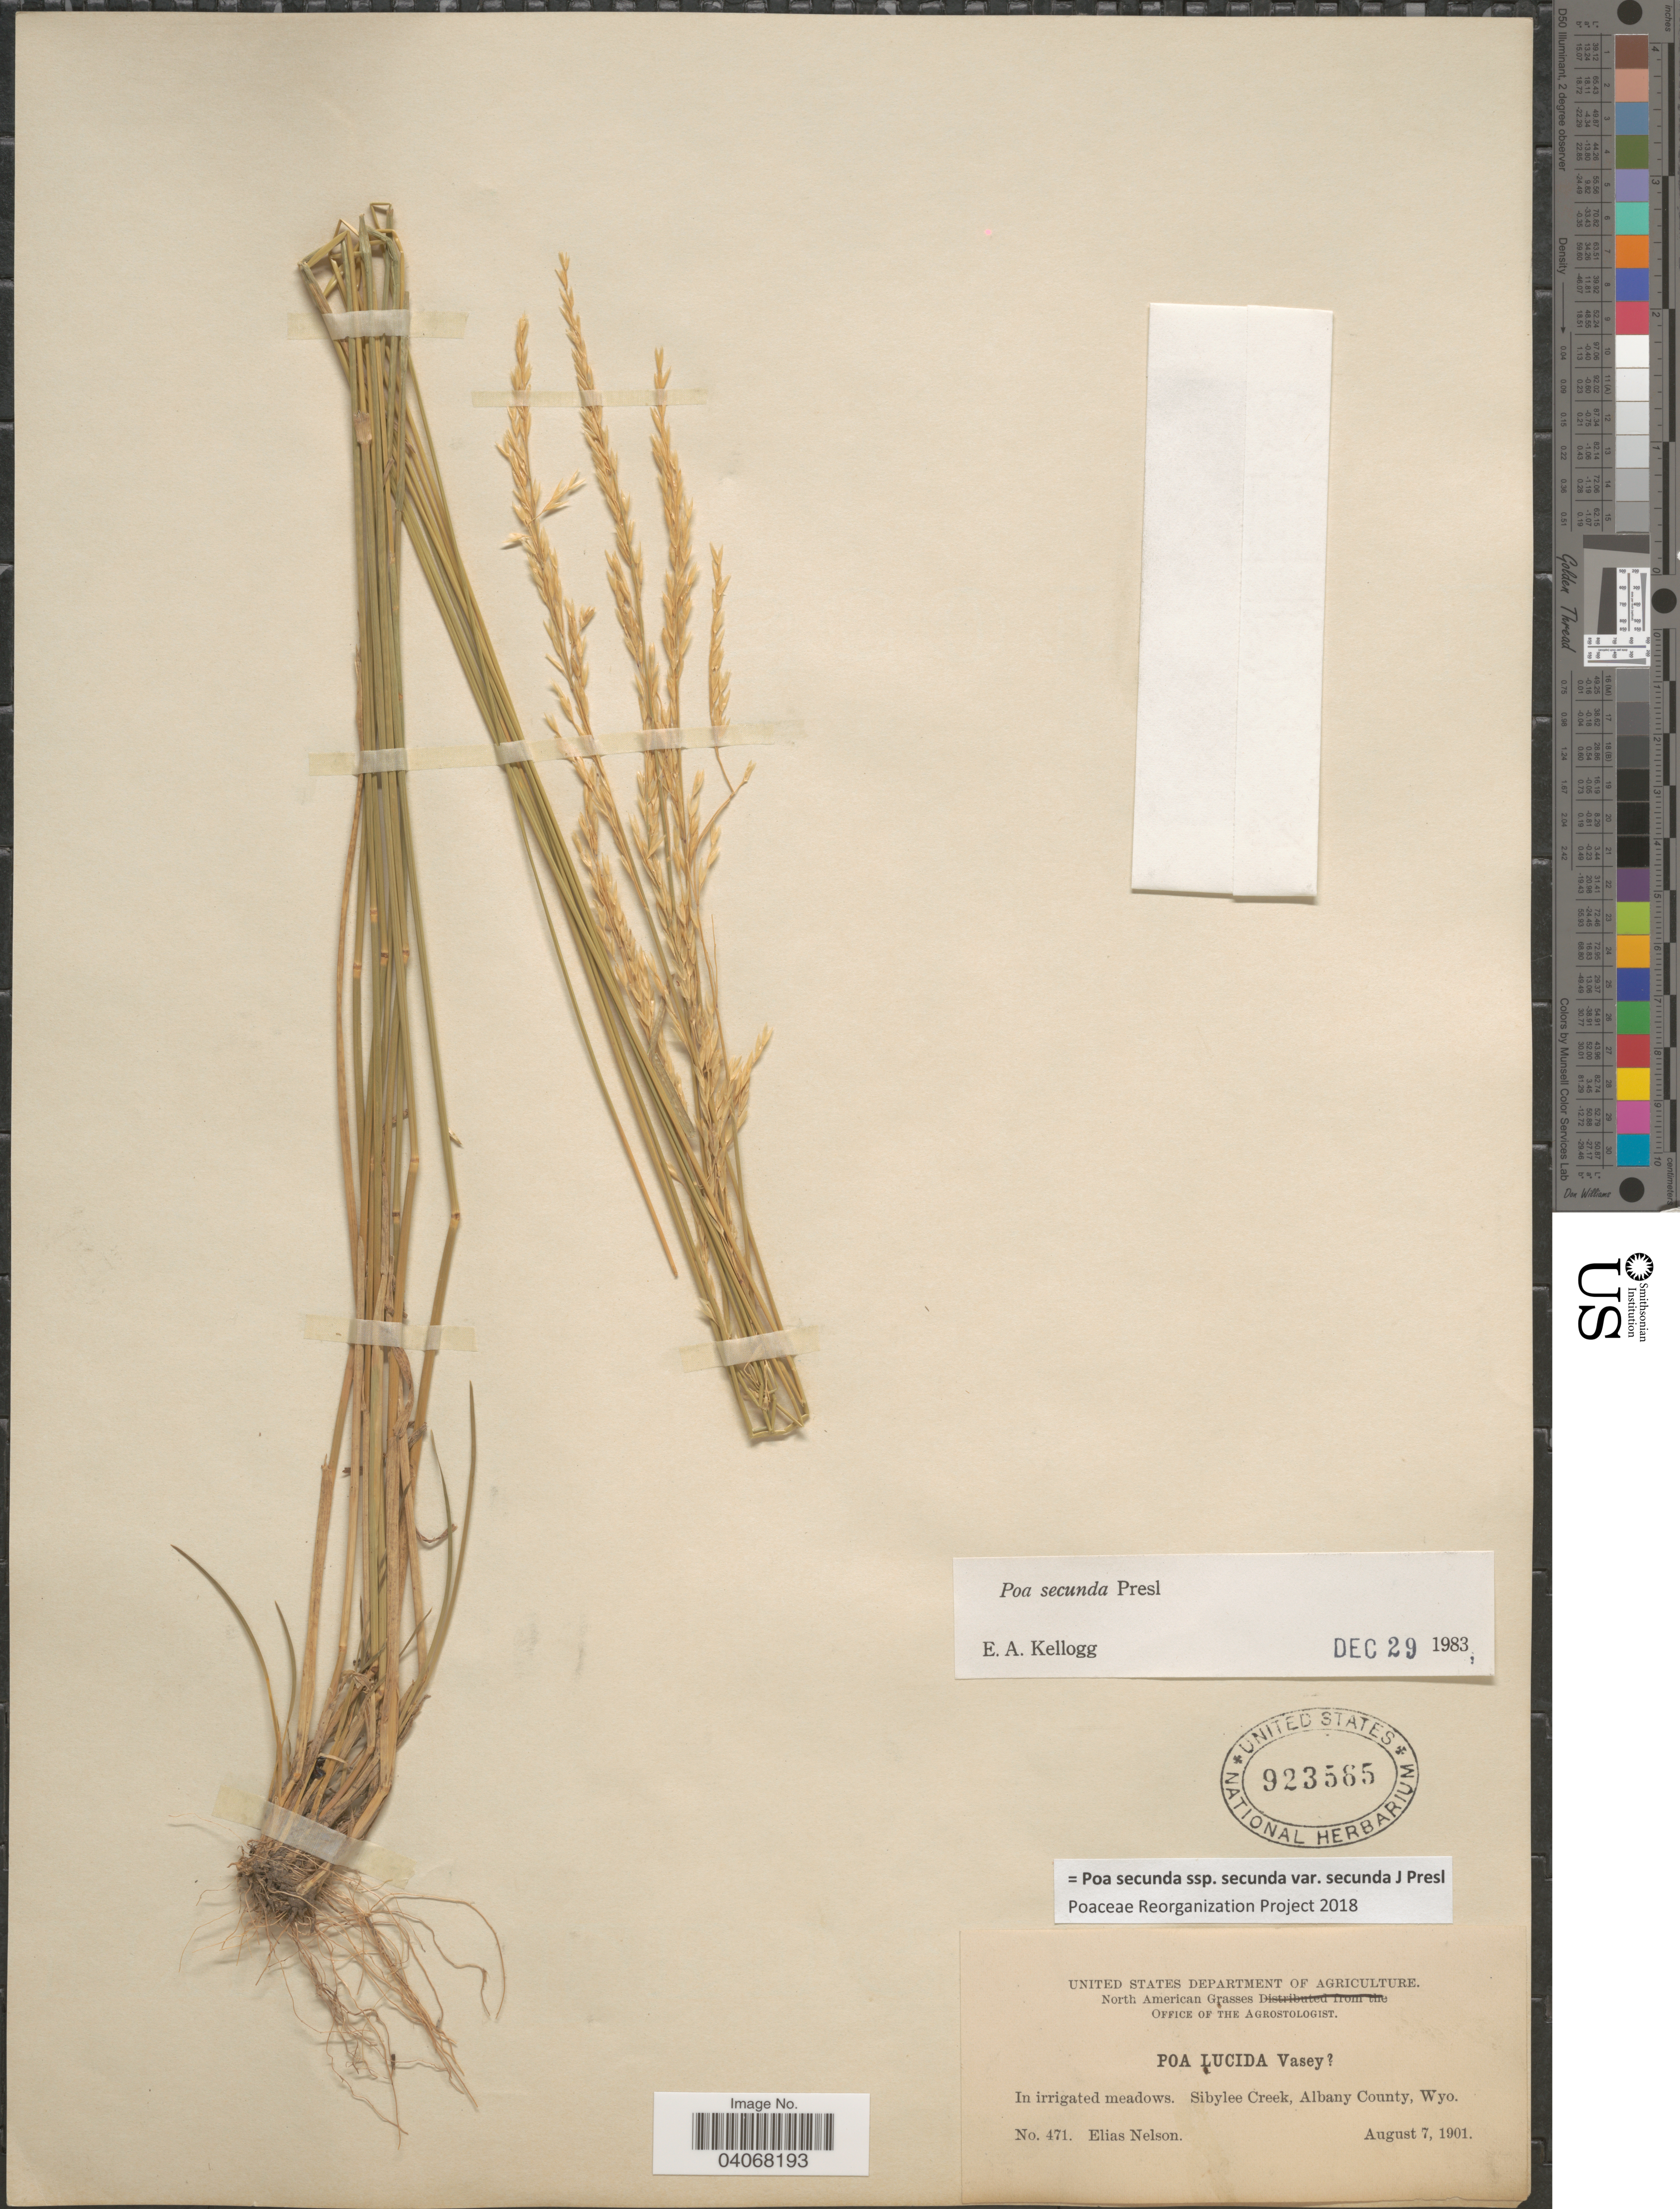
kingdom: Plantae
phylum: Tracheophyta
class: Liliopsida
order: Poales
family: Poaceae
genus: Poa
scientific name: Poa secunda subsp. secunda var. secunda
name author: J. Presl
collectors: E. Nelson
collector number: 471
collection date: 1901-08-07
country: United States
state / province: Wyoming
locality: Sibylee Creek, Albany County.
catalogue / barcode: US 923565